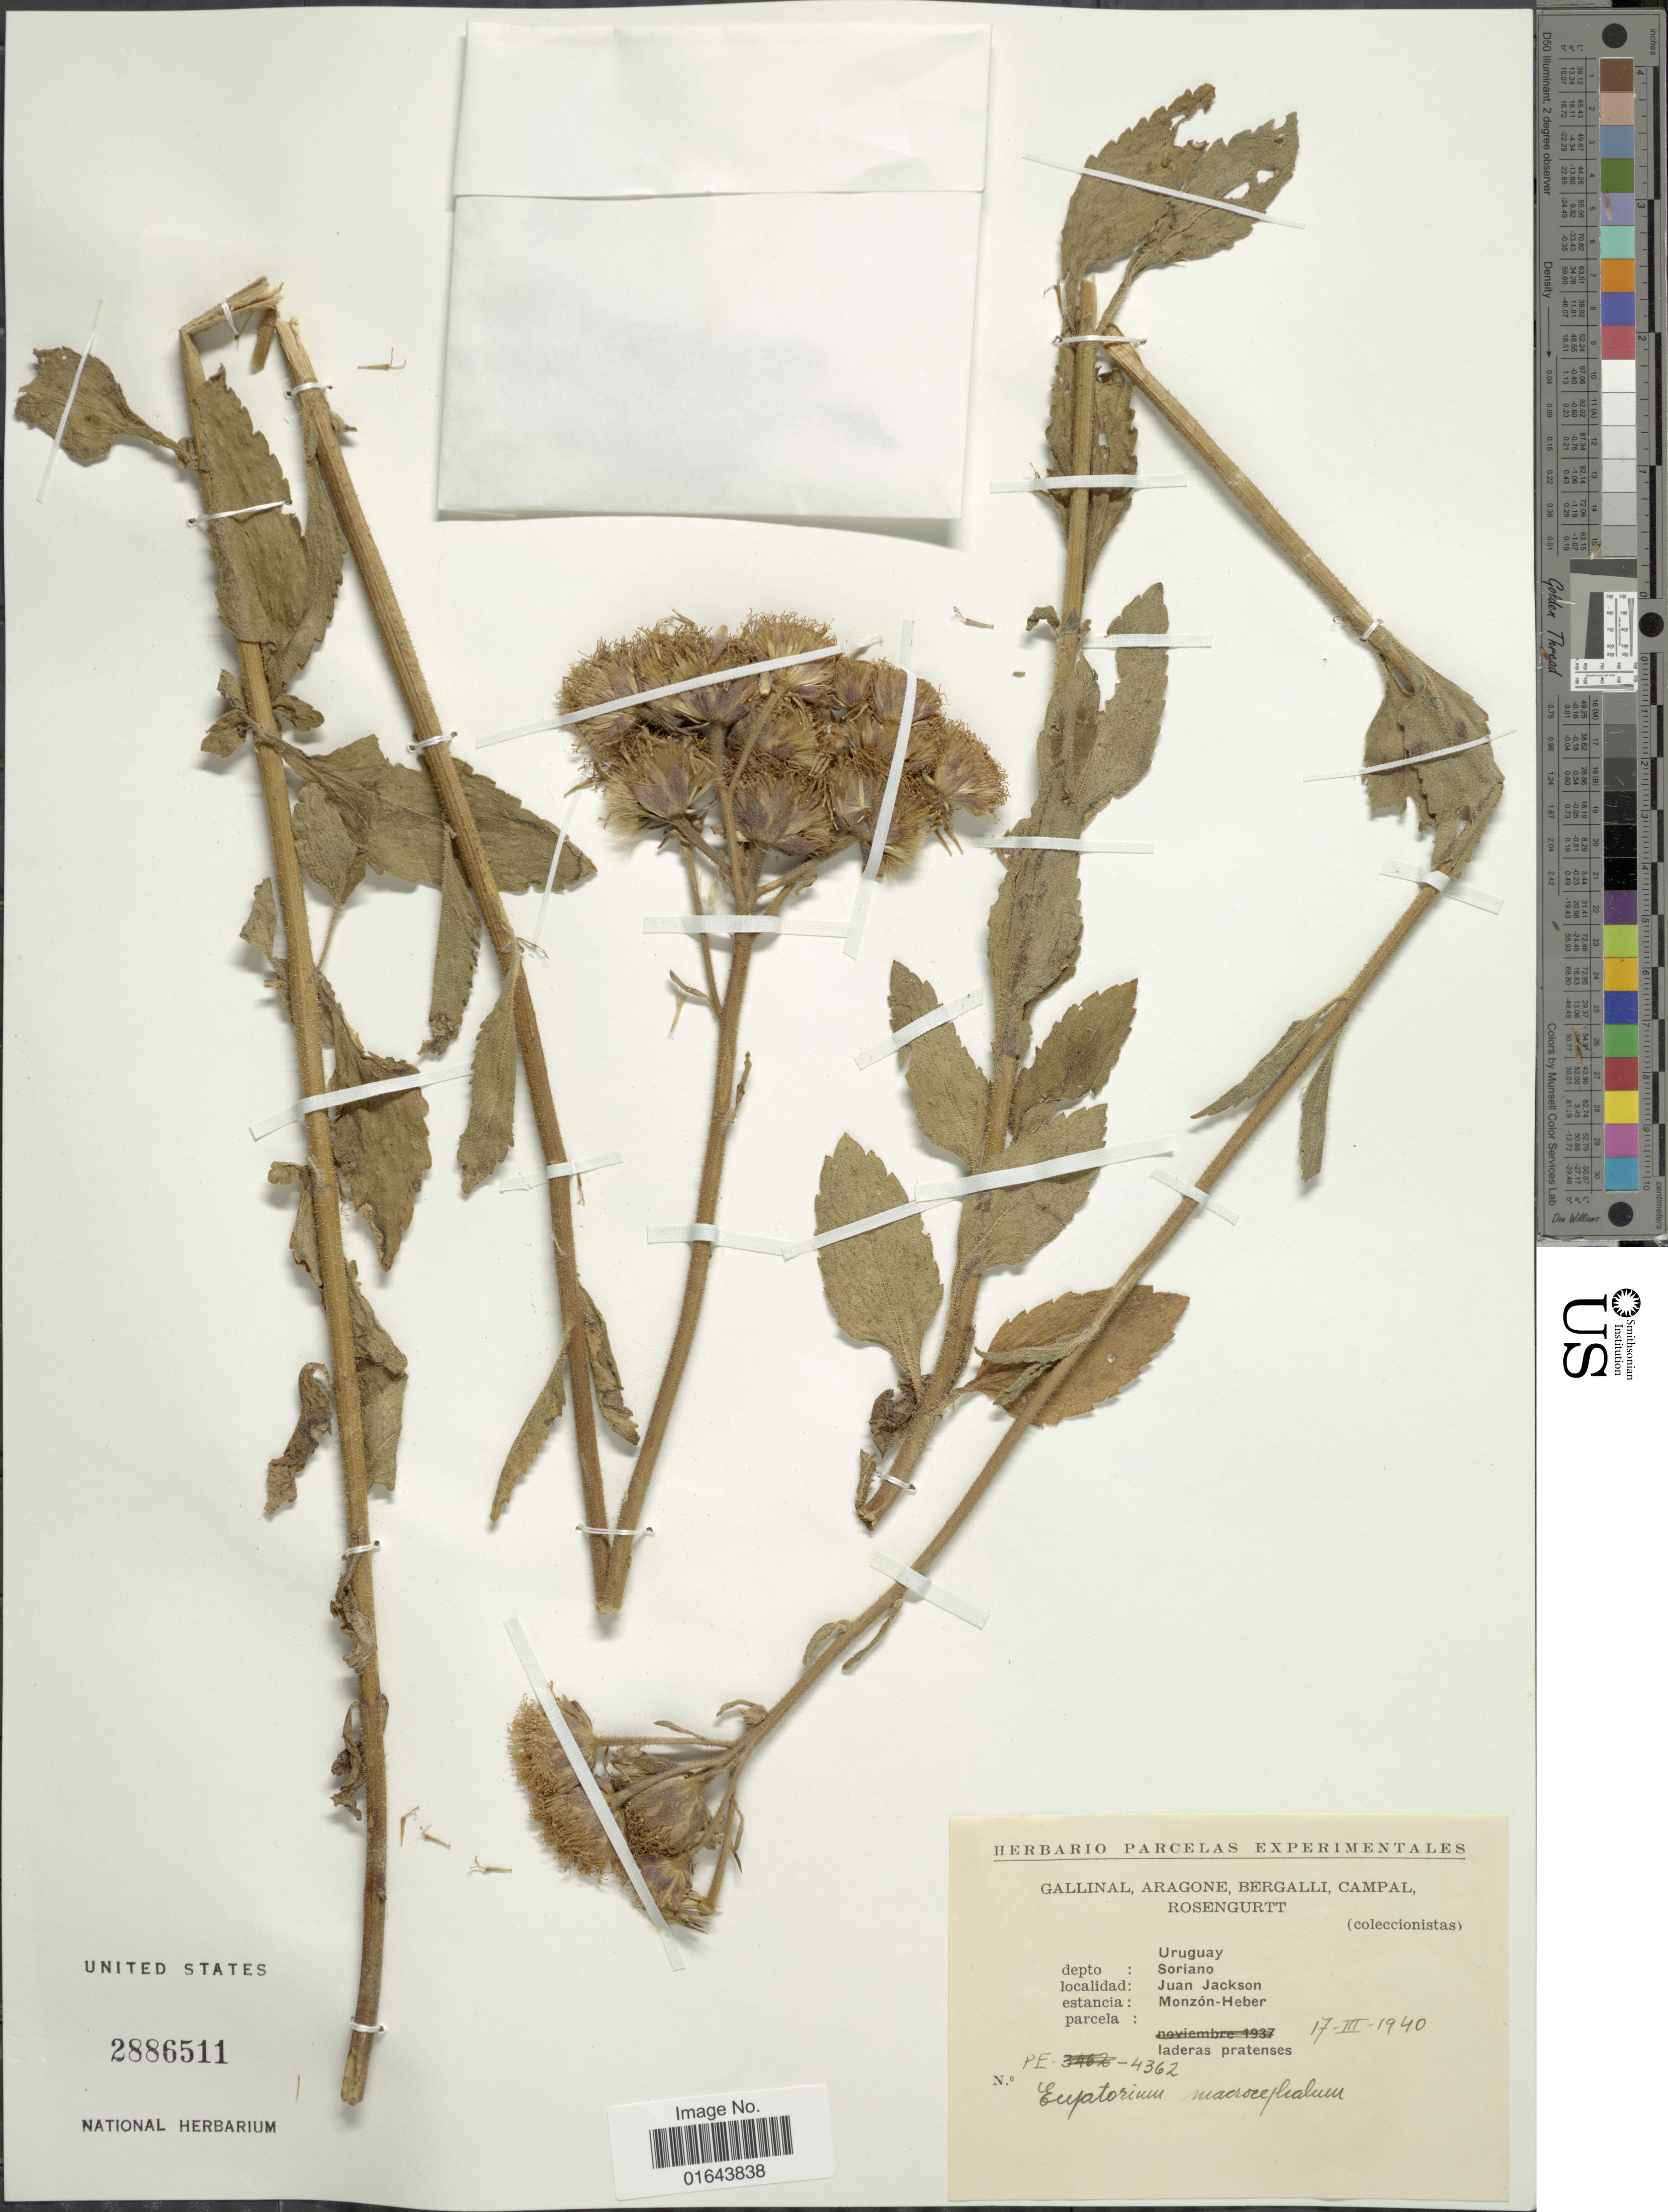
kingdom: Plantae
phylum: Tracheophyta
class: Magnoliopsida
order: Asterales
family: Asteraceae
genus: Campuloclinium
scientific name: Campuloclinium macrocephalum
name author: (Less.) DC.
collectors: -. Gallinal, -- Aragone, -- Bergalli, -- Campal & Rosengurtt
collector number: PE-4362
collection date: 1940-03-17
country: Uruguay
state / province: Soriano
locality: Depto: Soriano. Juan Jackson. Estancia: Monzón-Heber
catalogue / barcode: US 2886511